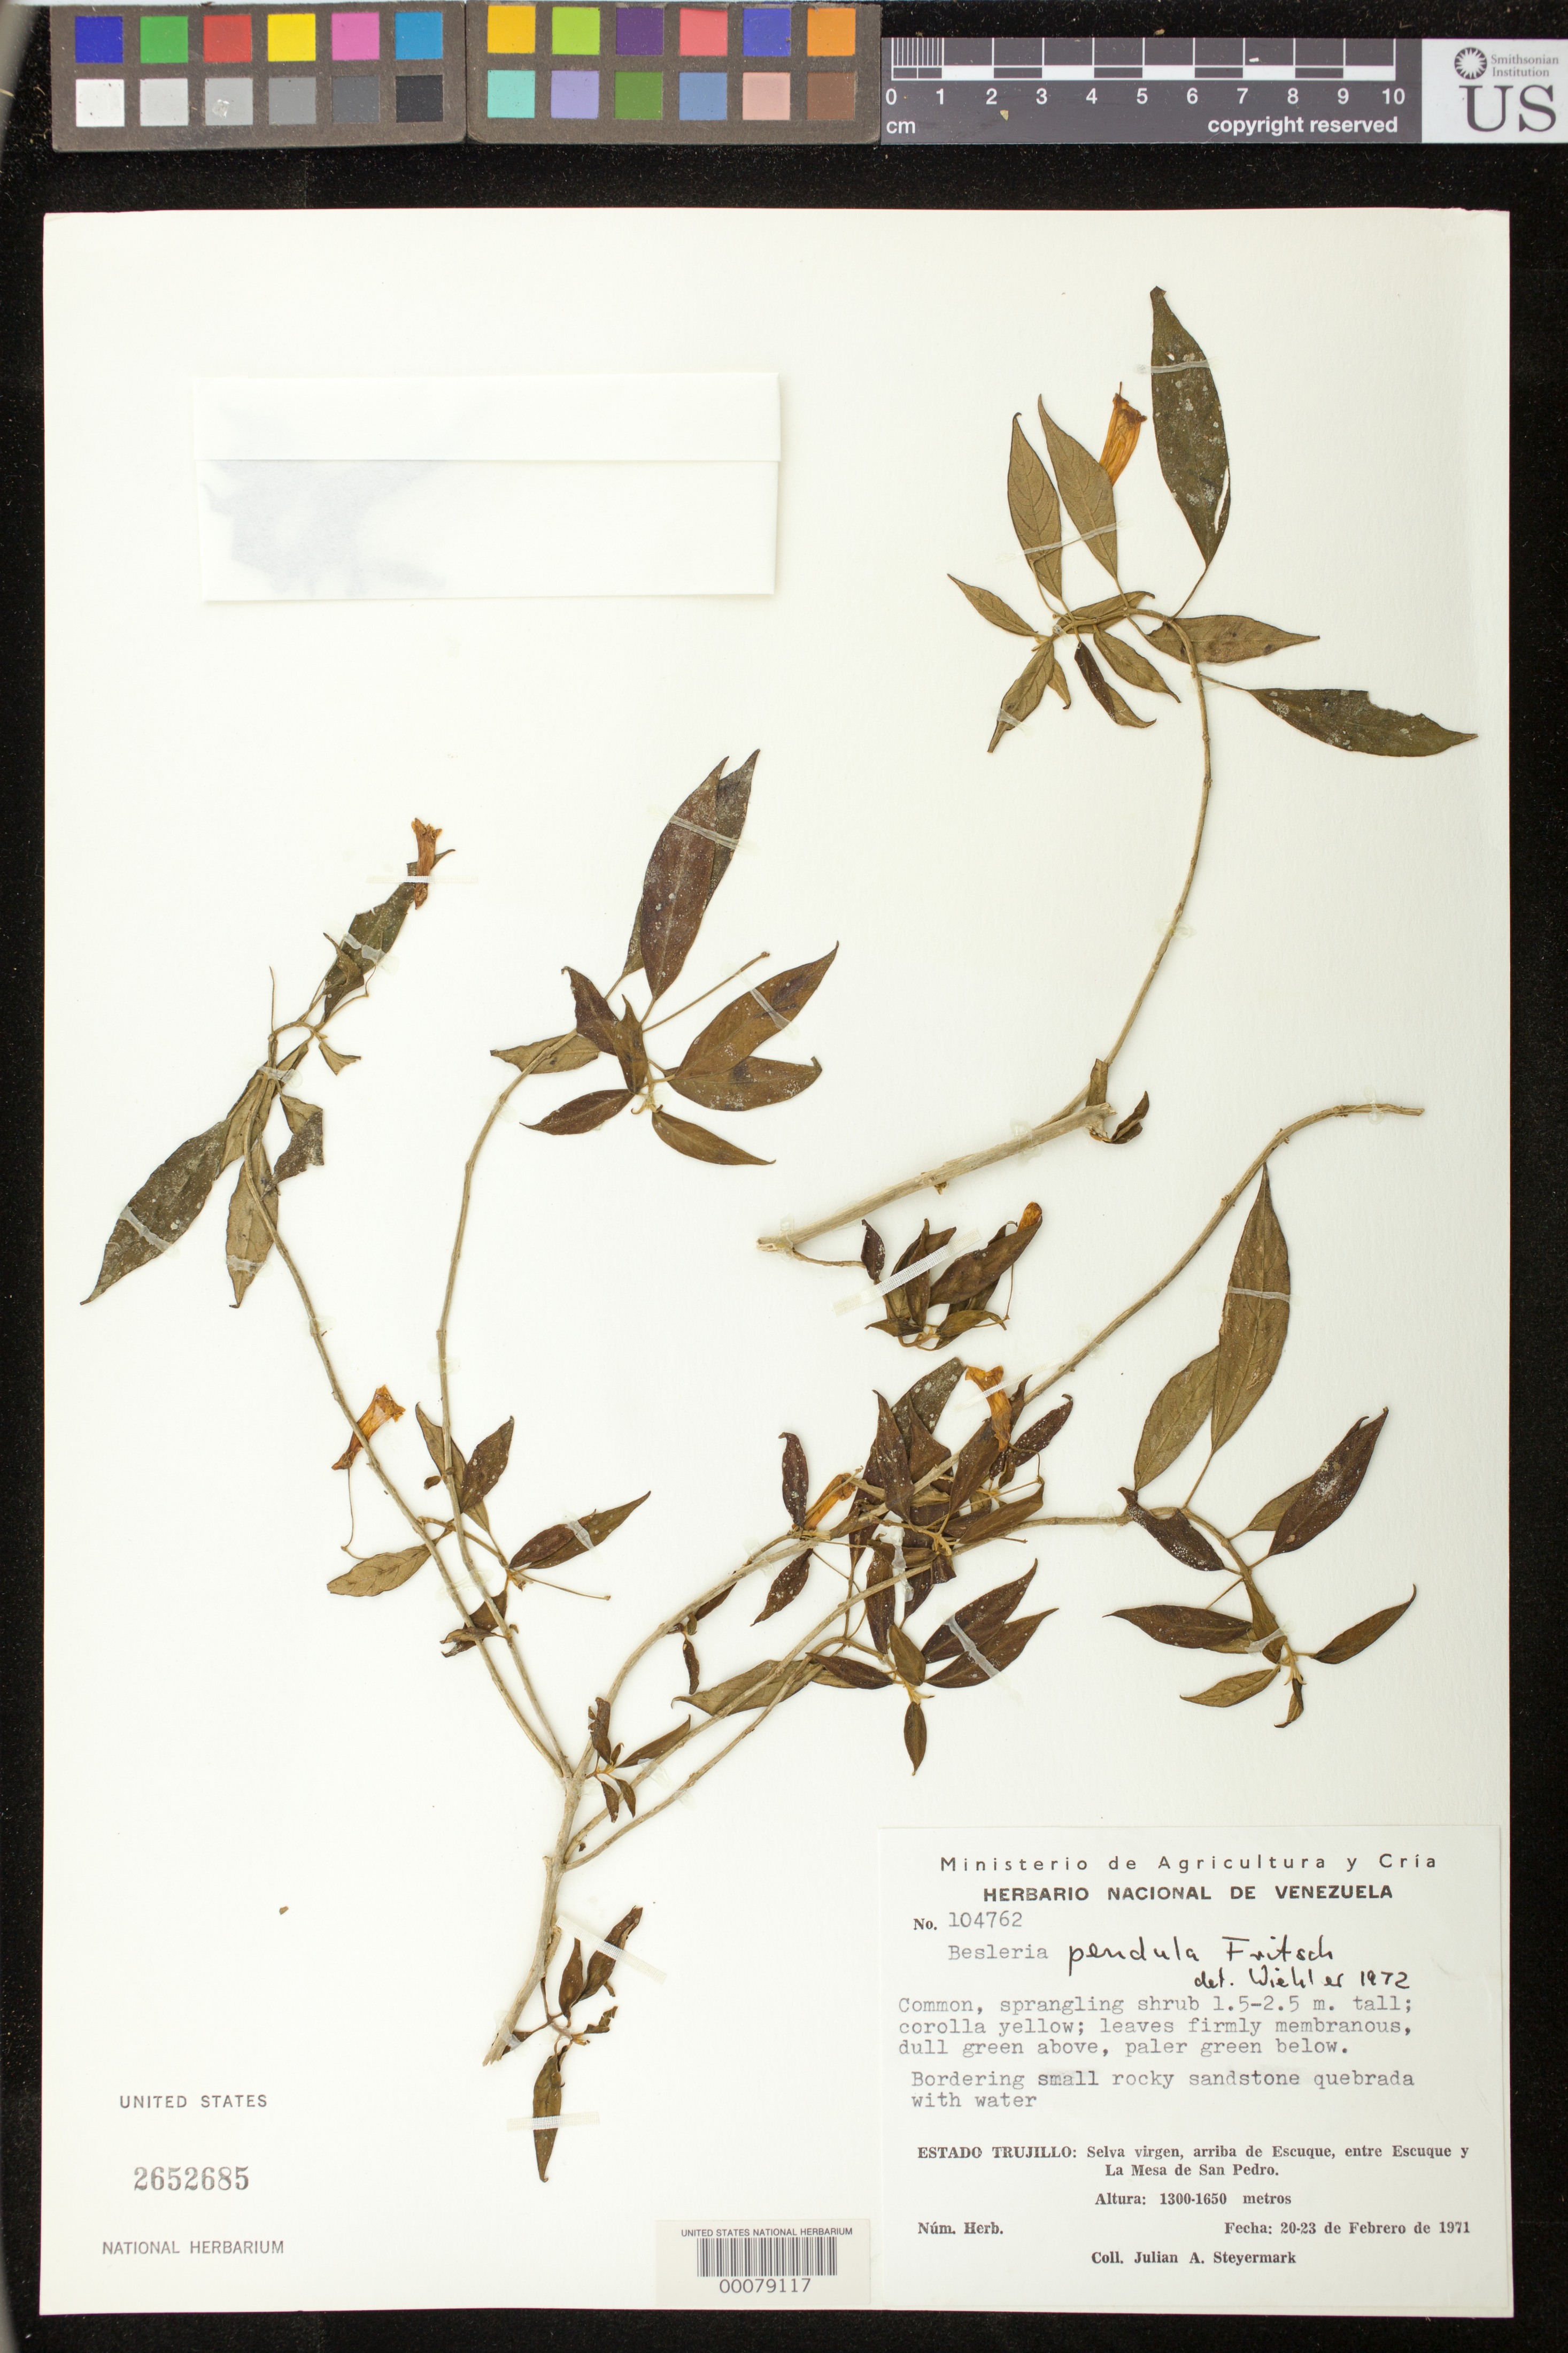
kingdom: Plantae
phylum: Tracheophyta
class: Magnoliopsida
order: Lamiales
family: Gesneriaceae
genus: Besleria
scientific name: Besleria pendula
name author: Hanst.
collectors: J. Steyermark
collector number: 104762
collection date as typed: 20-23 Feb 1971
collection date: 1971-02-20/1971-02-23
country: Venezuela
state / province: Trujillo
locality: Above Escuque, between Escuque and La Mesa de San Pedro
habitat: Virgin forest; bordering small rocky sandstone quebrada with water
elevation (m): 1300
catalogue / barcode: US 2652685